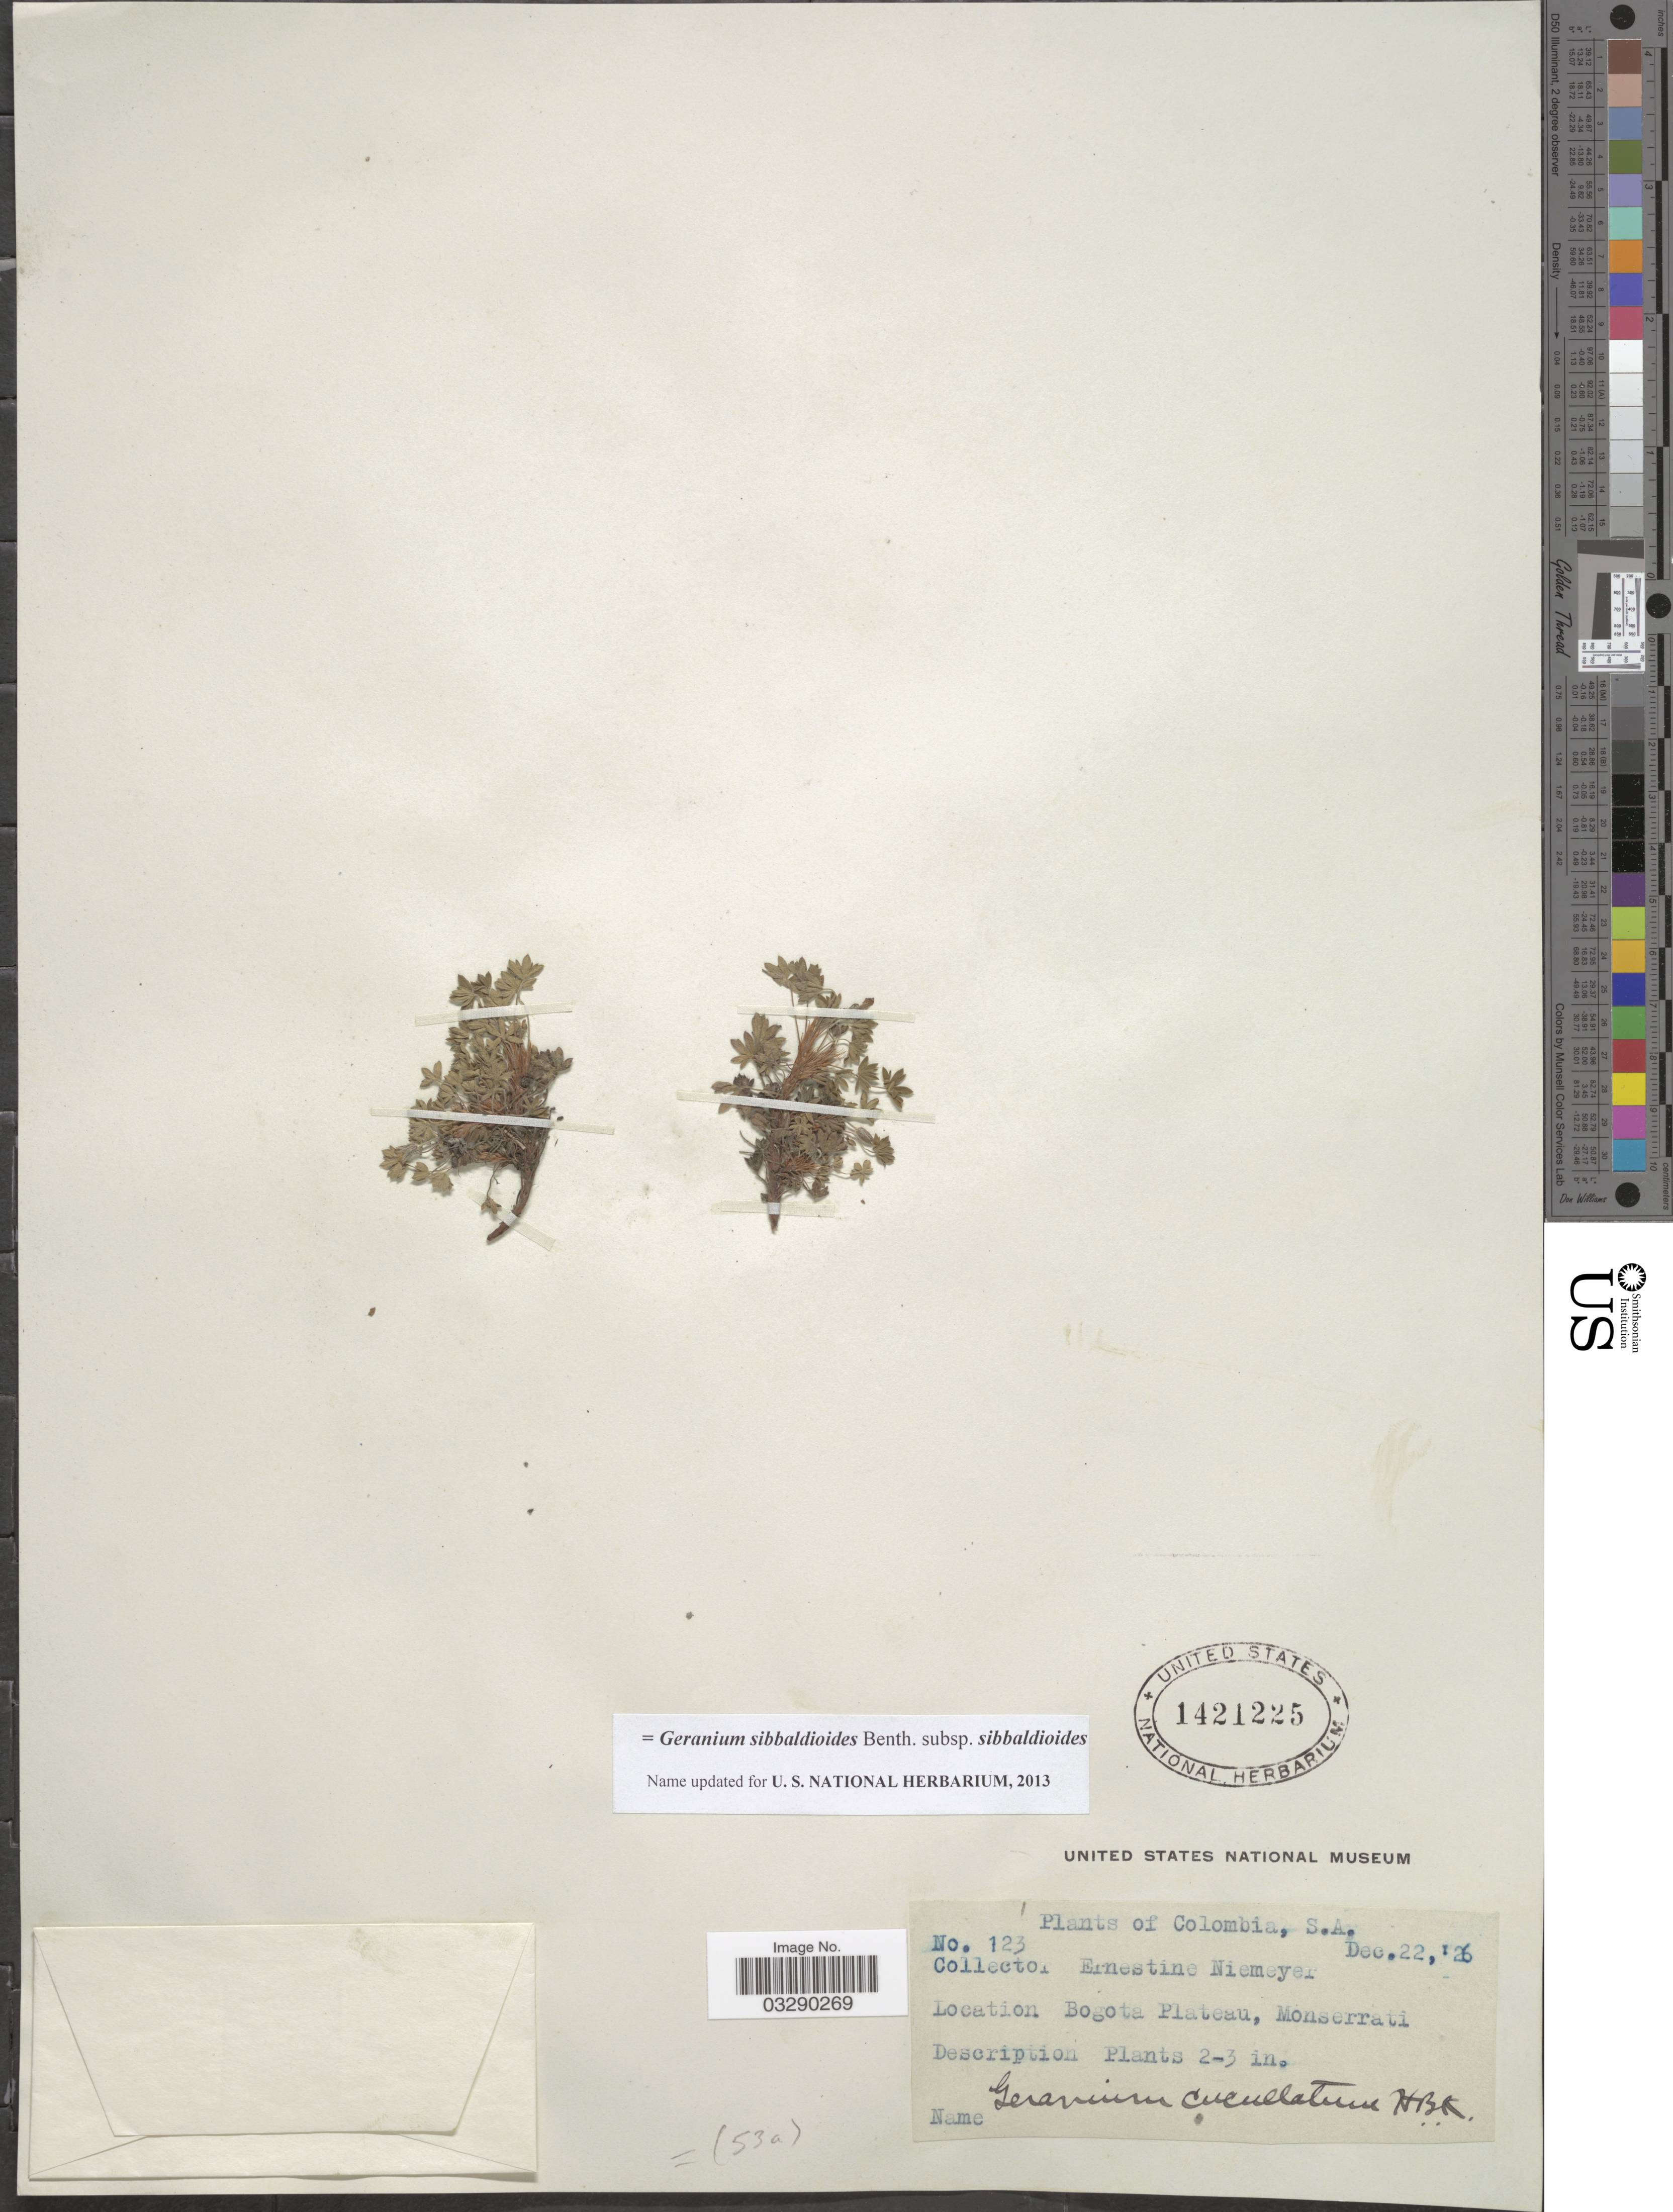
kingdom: Plantae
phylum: Tracheophyta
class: Magnoliopsida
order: Geraniales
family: Geraniaceae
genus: Geranium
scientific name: Geranium sibbaldioides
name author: Benth.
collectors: E. H. Niemeyer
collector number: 123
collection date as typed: Transcribed d/m/y: 22/12/26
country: Colombia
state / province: Bogota D.C.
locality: Bogota Plateau, Monserrati.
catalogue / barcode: US 1421225